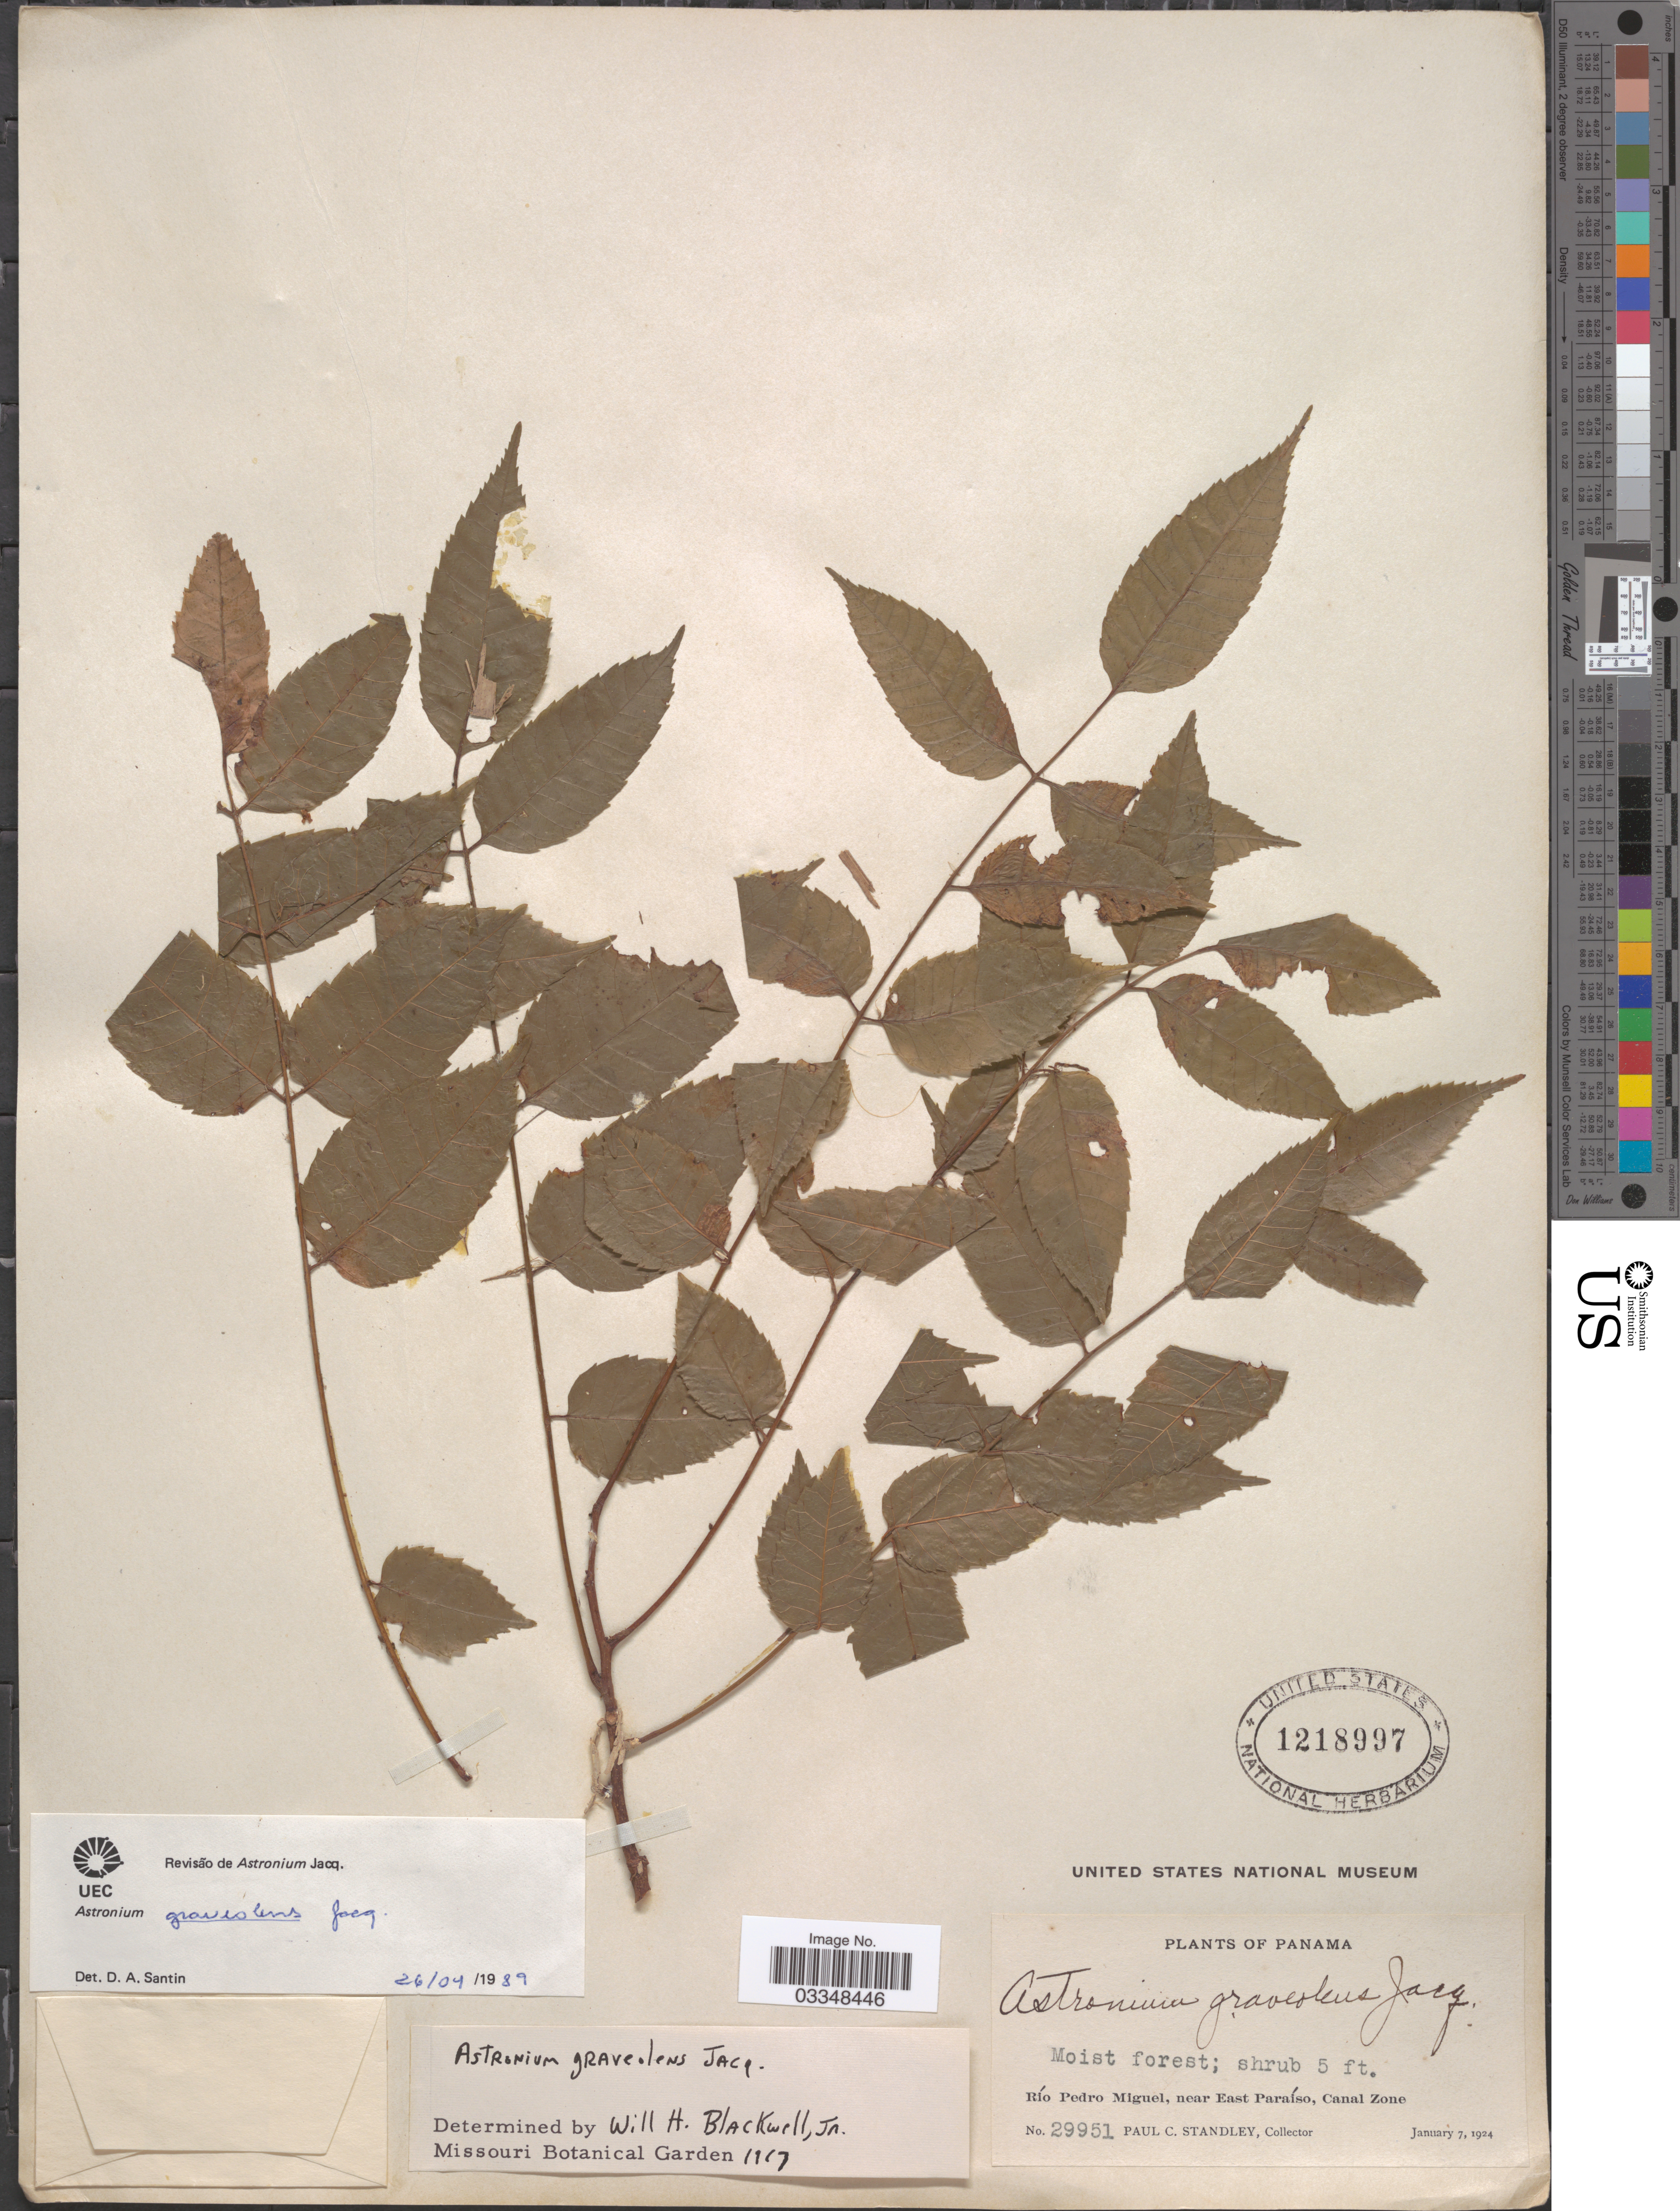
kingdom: Plantae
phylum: Tracheophyta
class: Magnoliopsida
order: Sapindales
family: Anacardiaceae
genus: Astronium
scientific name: Astronium graveolens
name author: Jacq.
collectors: P. C. Standley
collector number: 29951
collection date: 1924-01-07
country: Panama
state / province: Colón / Panamá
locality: Río Pedro Miguel, near East Paraíso, Canal Zone.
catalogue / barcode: US 1218997